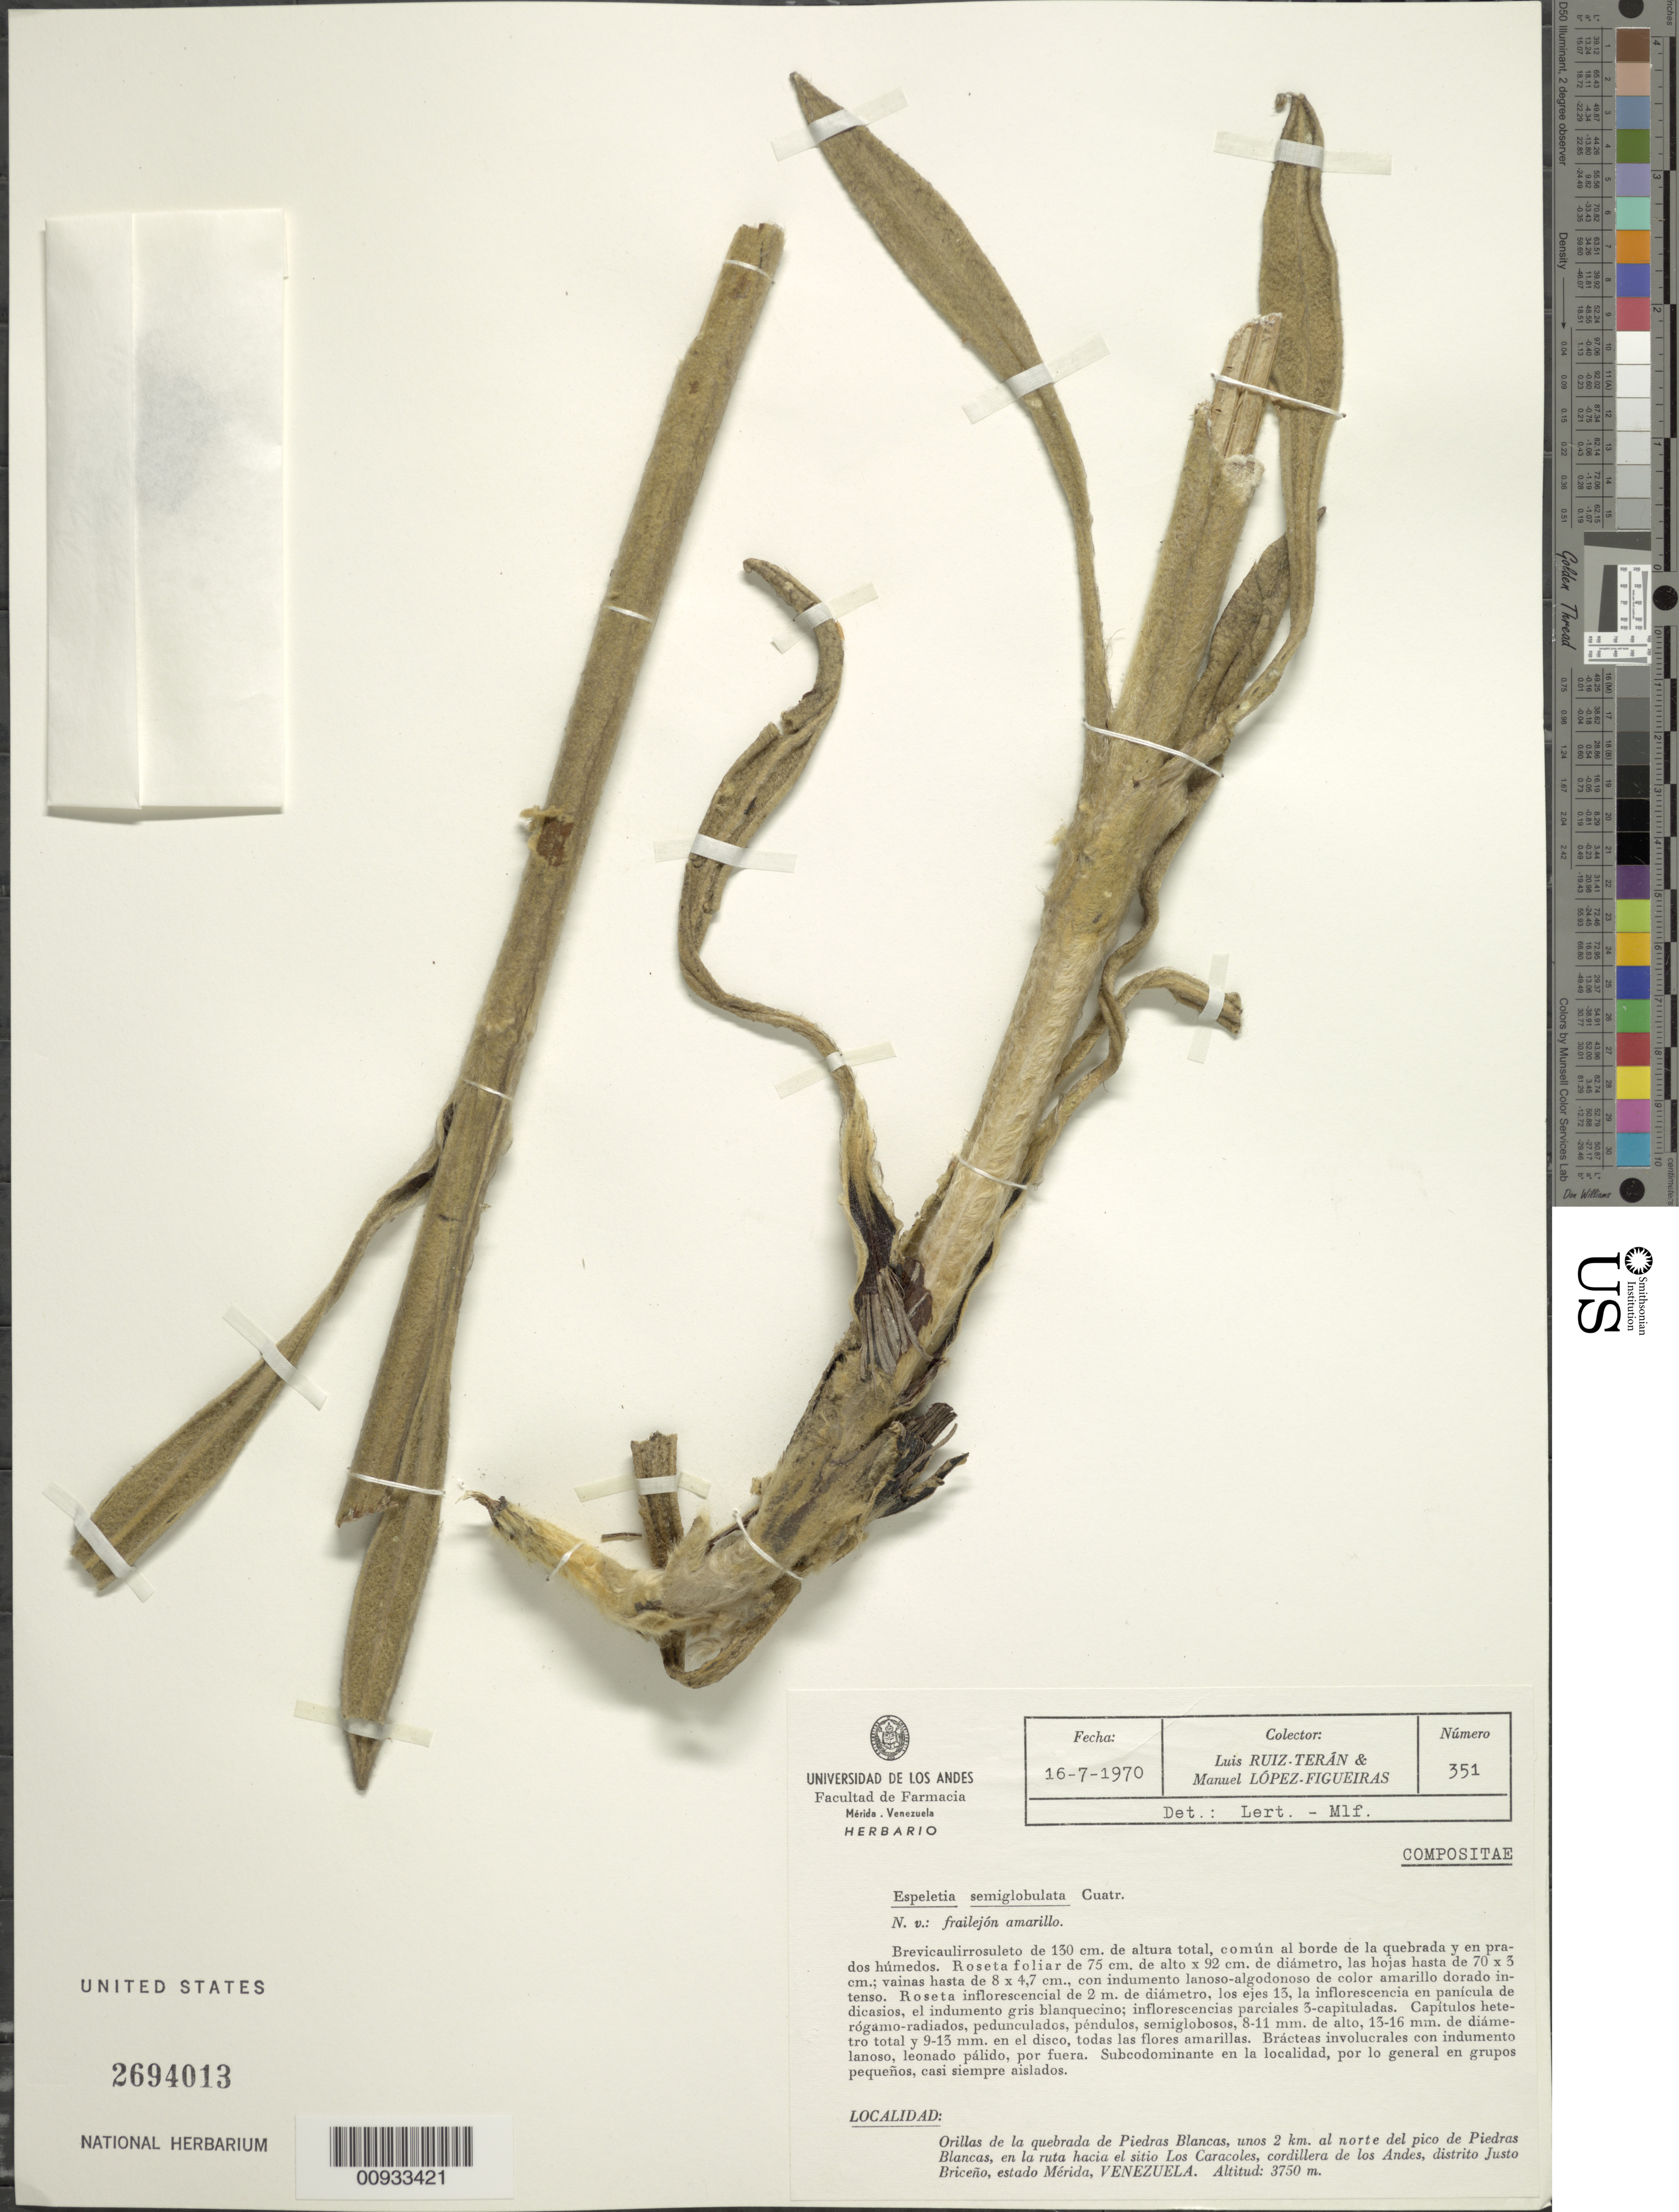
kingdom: Plantae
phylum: Tracheophyta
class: Magnoliopsida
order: Asterales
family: Asteraceae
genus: Espeletia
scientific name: Espeletia semiglobulata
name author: Cuatrec.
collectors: L. Teran & M. López Figueiras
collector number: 351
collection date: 1970-07-16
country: Venezuela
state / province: Mérida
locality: Orillas de la quebrada de Piedras Blancas, unos 2 km. al norte del pico de Piedras Blancas, en la ruta hacia el sitio Los Caracoles, Cordillera de Los Andes, Distrito Justo Briceno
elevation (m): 3750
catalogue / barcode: US 2694013